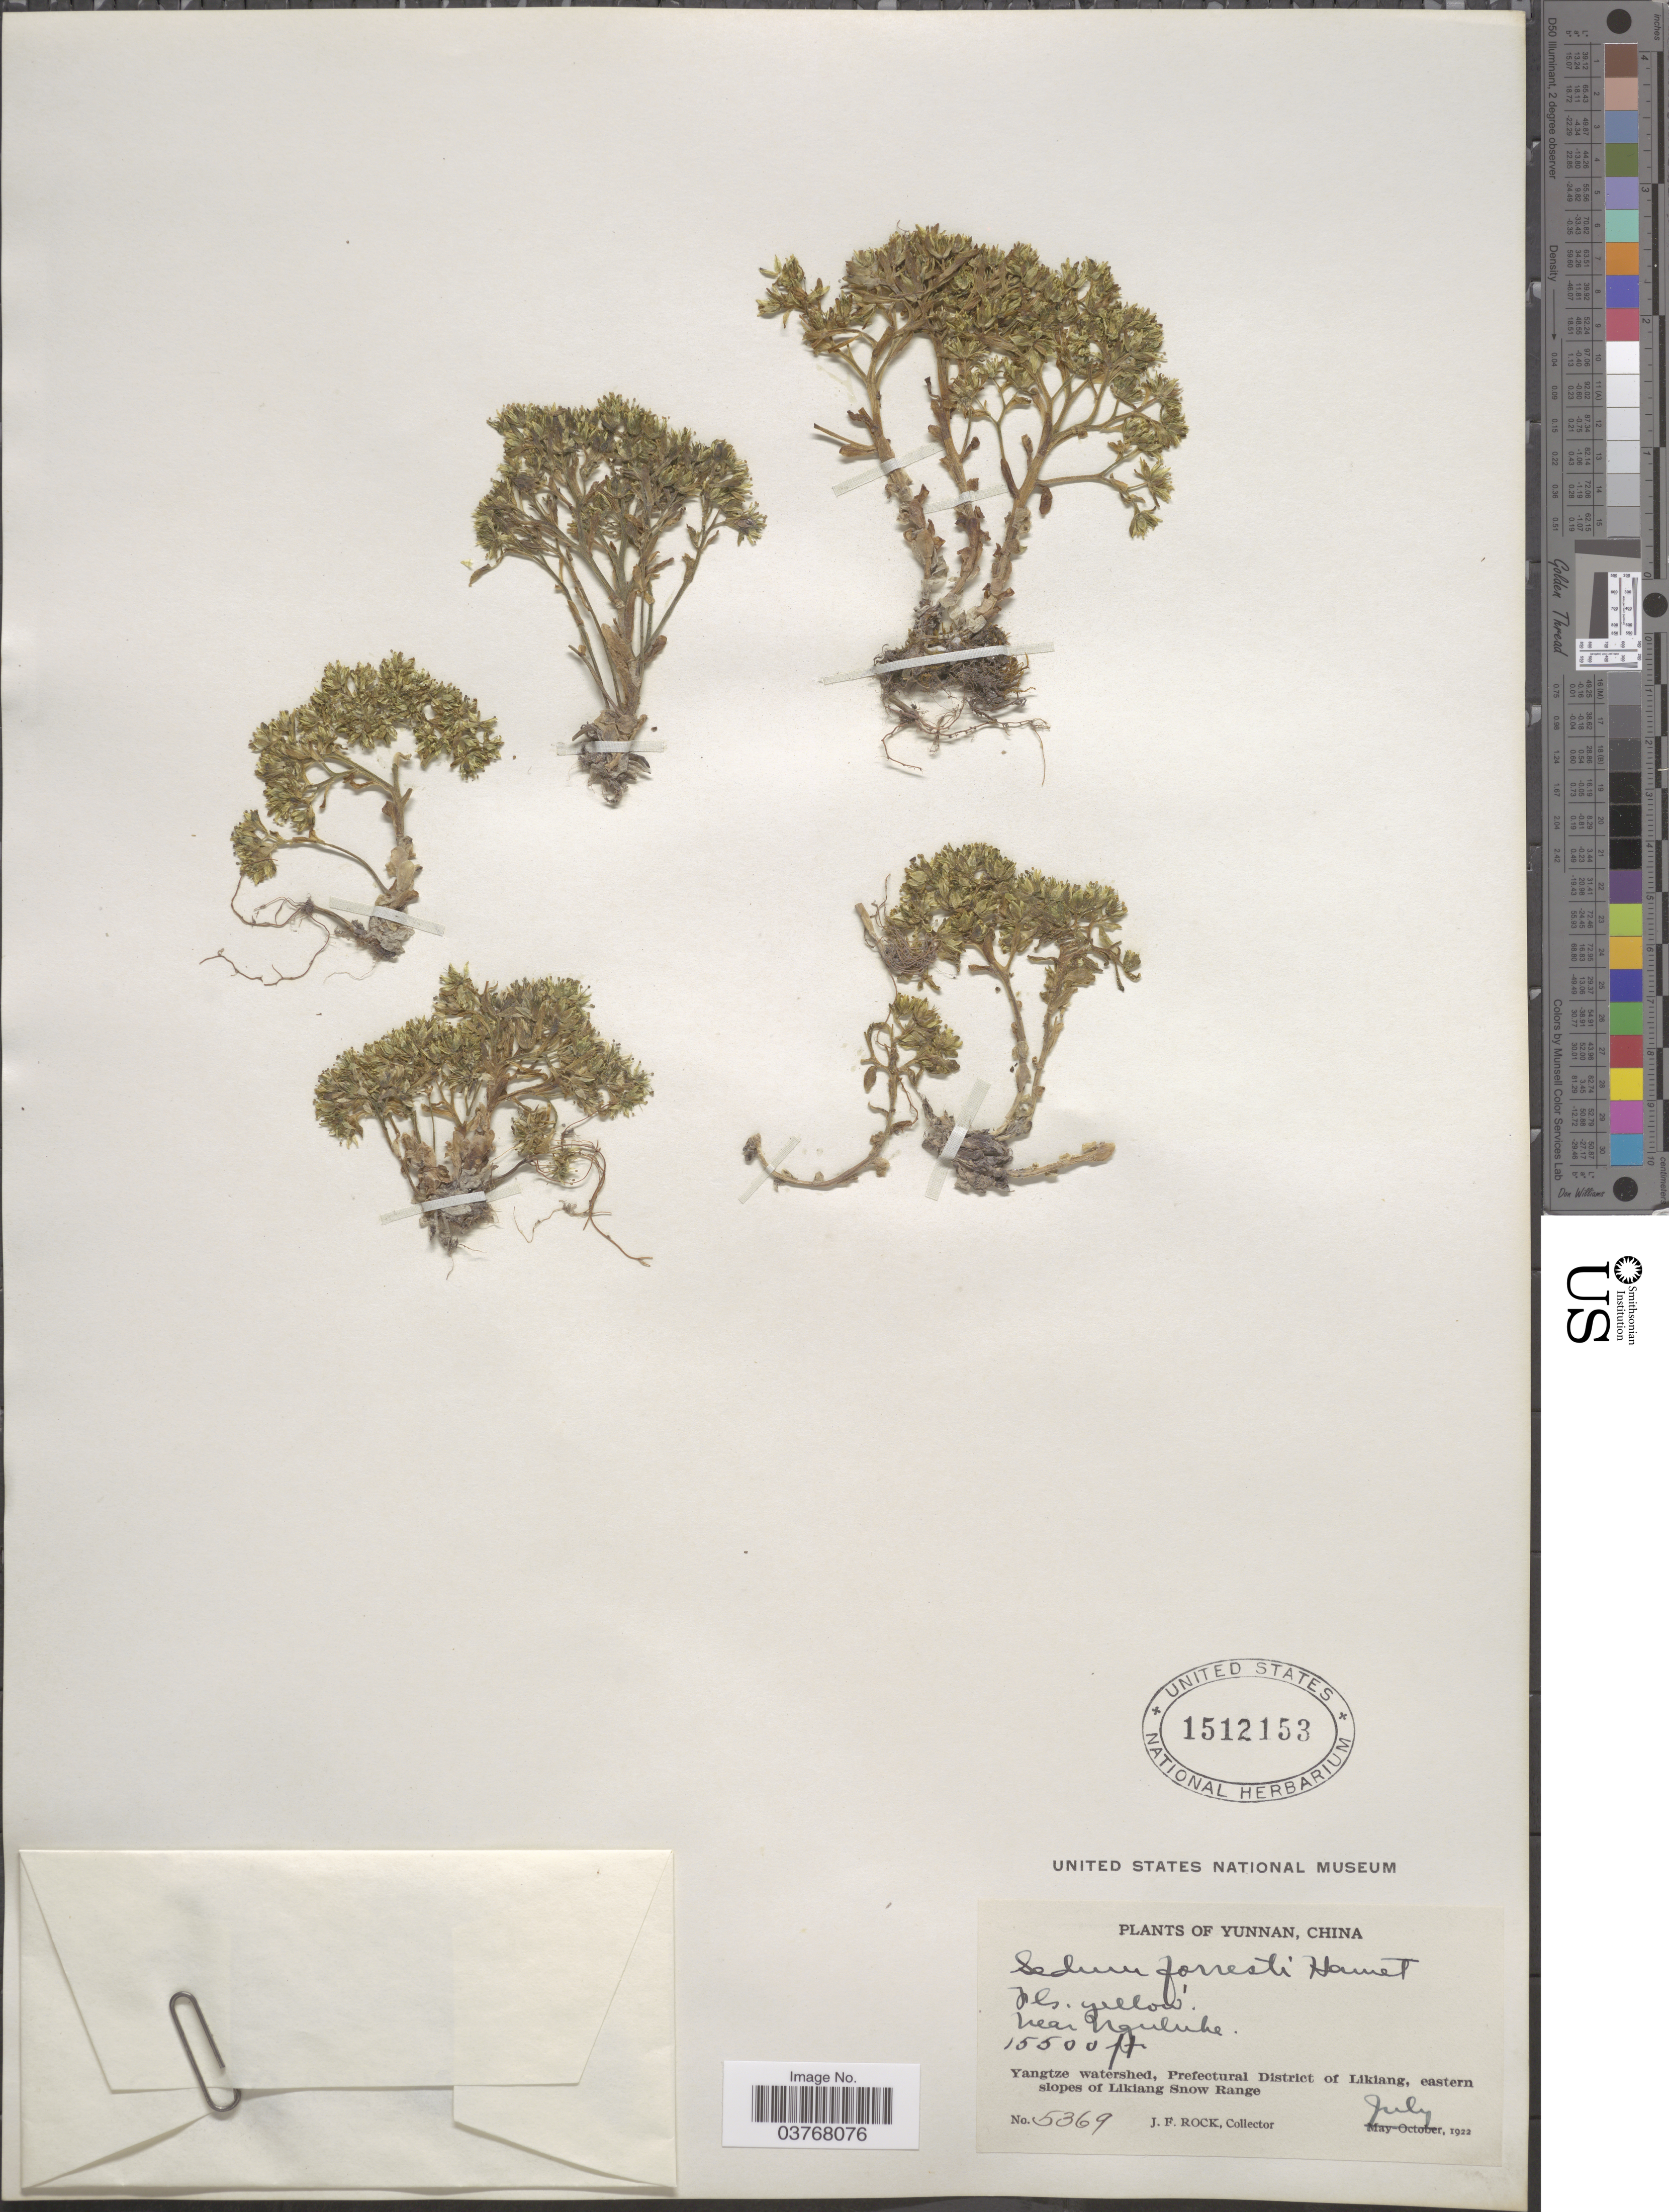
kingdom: Plantae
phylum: Tracheophyta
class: Magnoliopsida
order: Saxifragales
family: Crassulaceae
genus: Rhodiola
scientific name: Rhodiola forrestii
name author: (Raym.-Hamet) S.H. Fu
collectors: J. Rock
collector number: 5369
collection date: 1922-07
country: China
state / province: Yunnan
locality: Near Nguluke. Yangtze watershed, Prefectural District of Likiang, eastern slopes of Likiang Snow Range.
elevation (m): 4724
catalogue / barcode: US 1512153